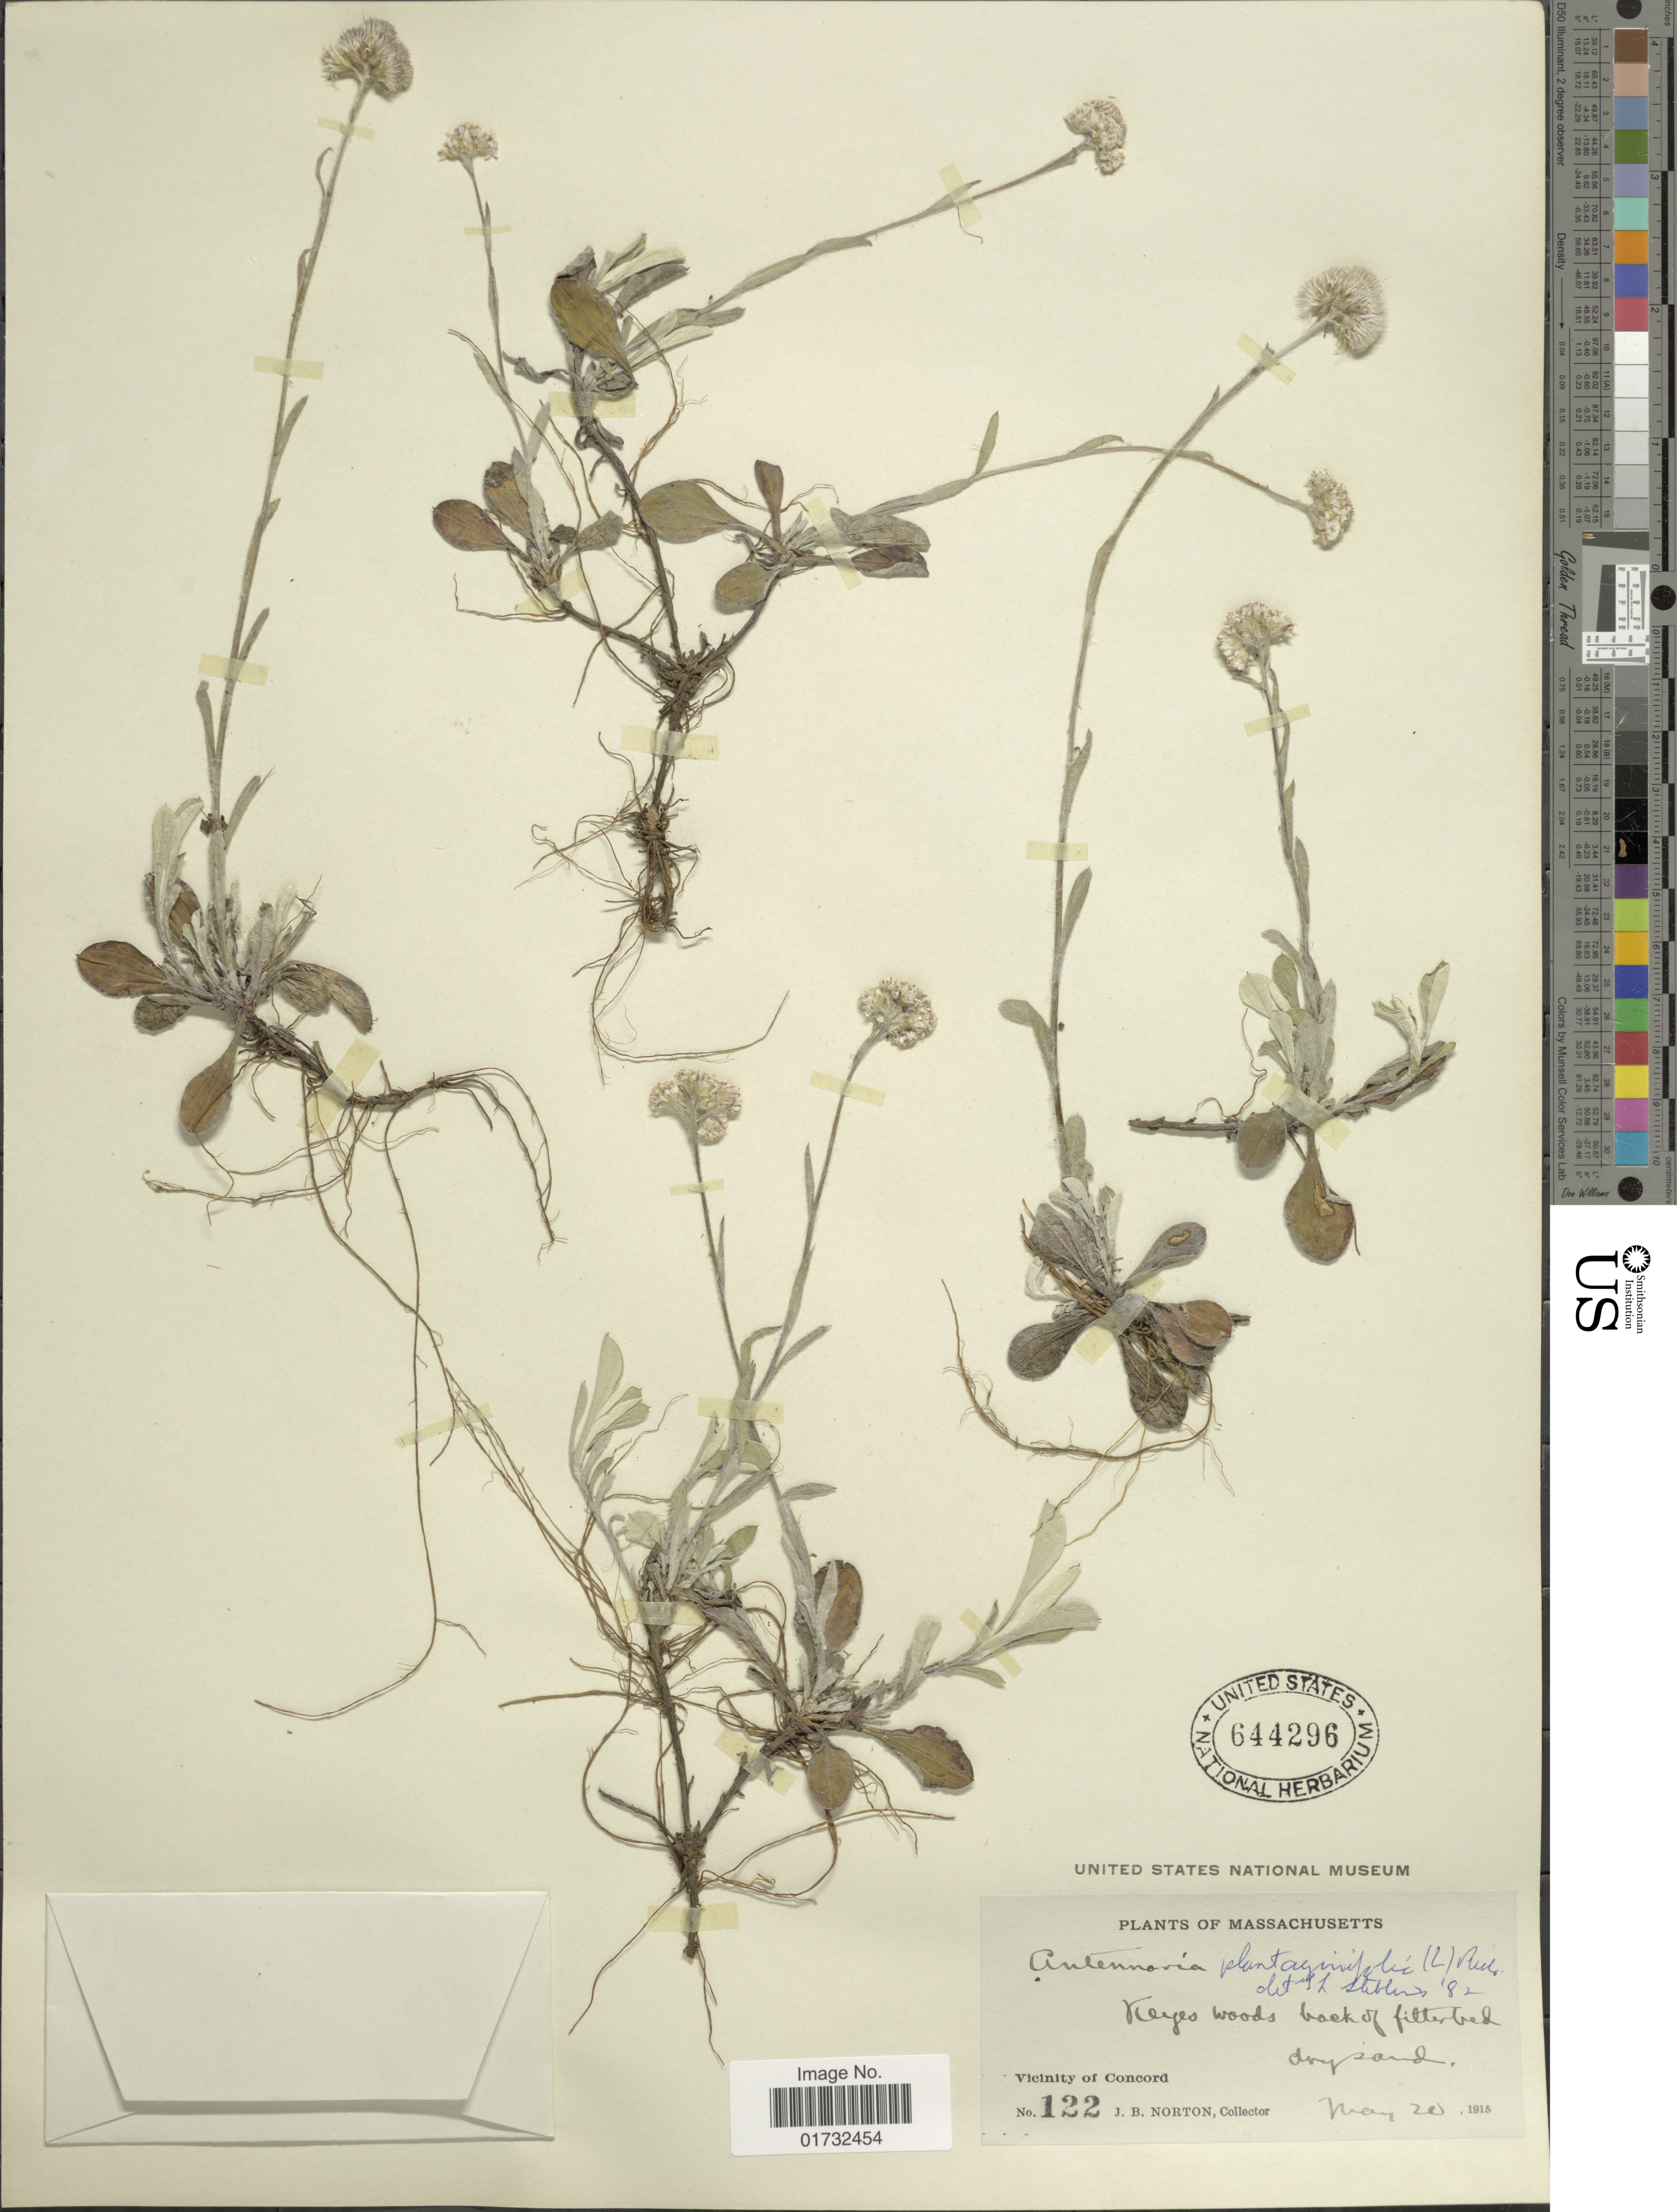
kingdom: Plantae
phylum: Tracheophyta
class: Magnoliopsida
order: Asterales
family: Asteraceae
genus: Antennaria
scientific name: Antennaria plantaginifolia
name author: (L.) Richardson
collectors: J. B. Norton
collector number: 122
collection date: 1915-05-20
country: United States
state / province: Massachusetts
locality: Vicinity of Concord.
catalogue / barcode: US 644296